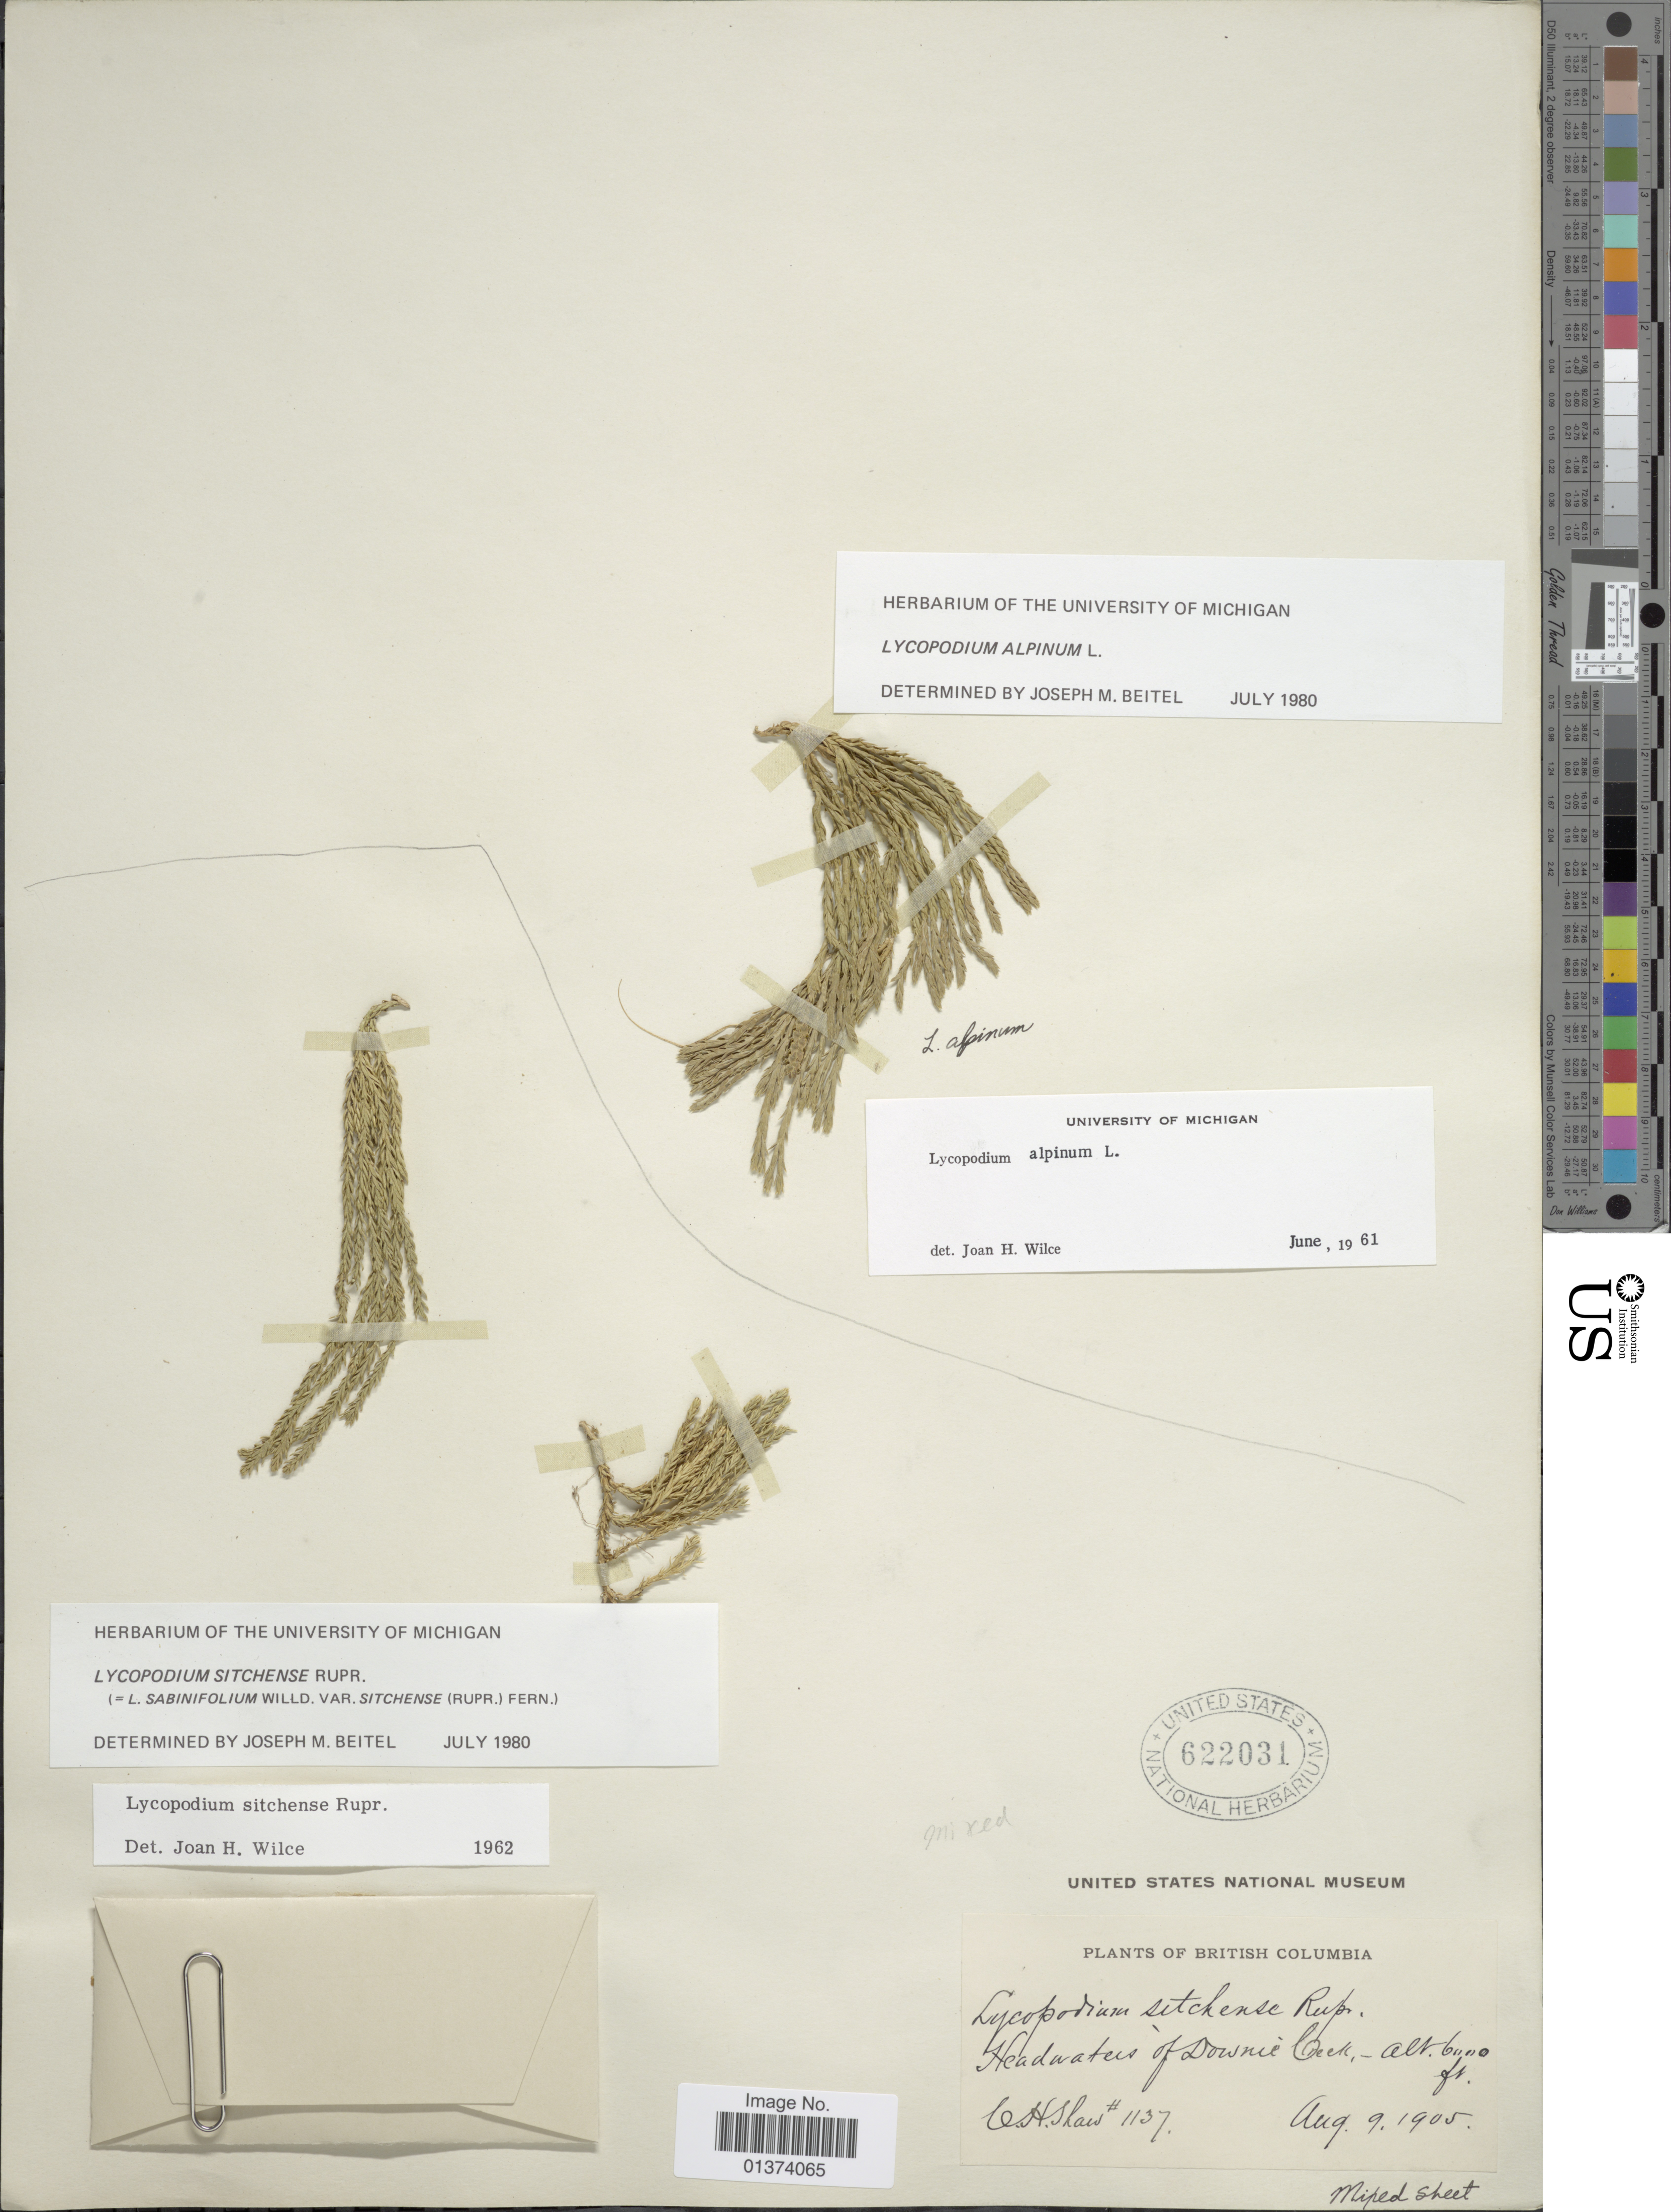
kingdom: Plantae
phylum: Tracheophyta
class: Lycopodiopsida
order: Lycopodiales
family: Lycopodiaceae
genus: Diphasiastrum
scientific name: Diphasiastrum alpinum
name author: (L.) Holub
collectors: C. H. Shaw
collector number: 1137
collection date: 1905-08-09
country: Canada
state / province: British Columbia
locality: Headwaters of Downie Creek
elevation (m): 1829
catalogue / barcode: US 622031